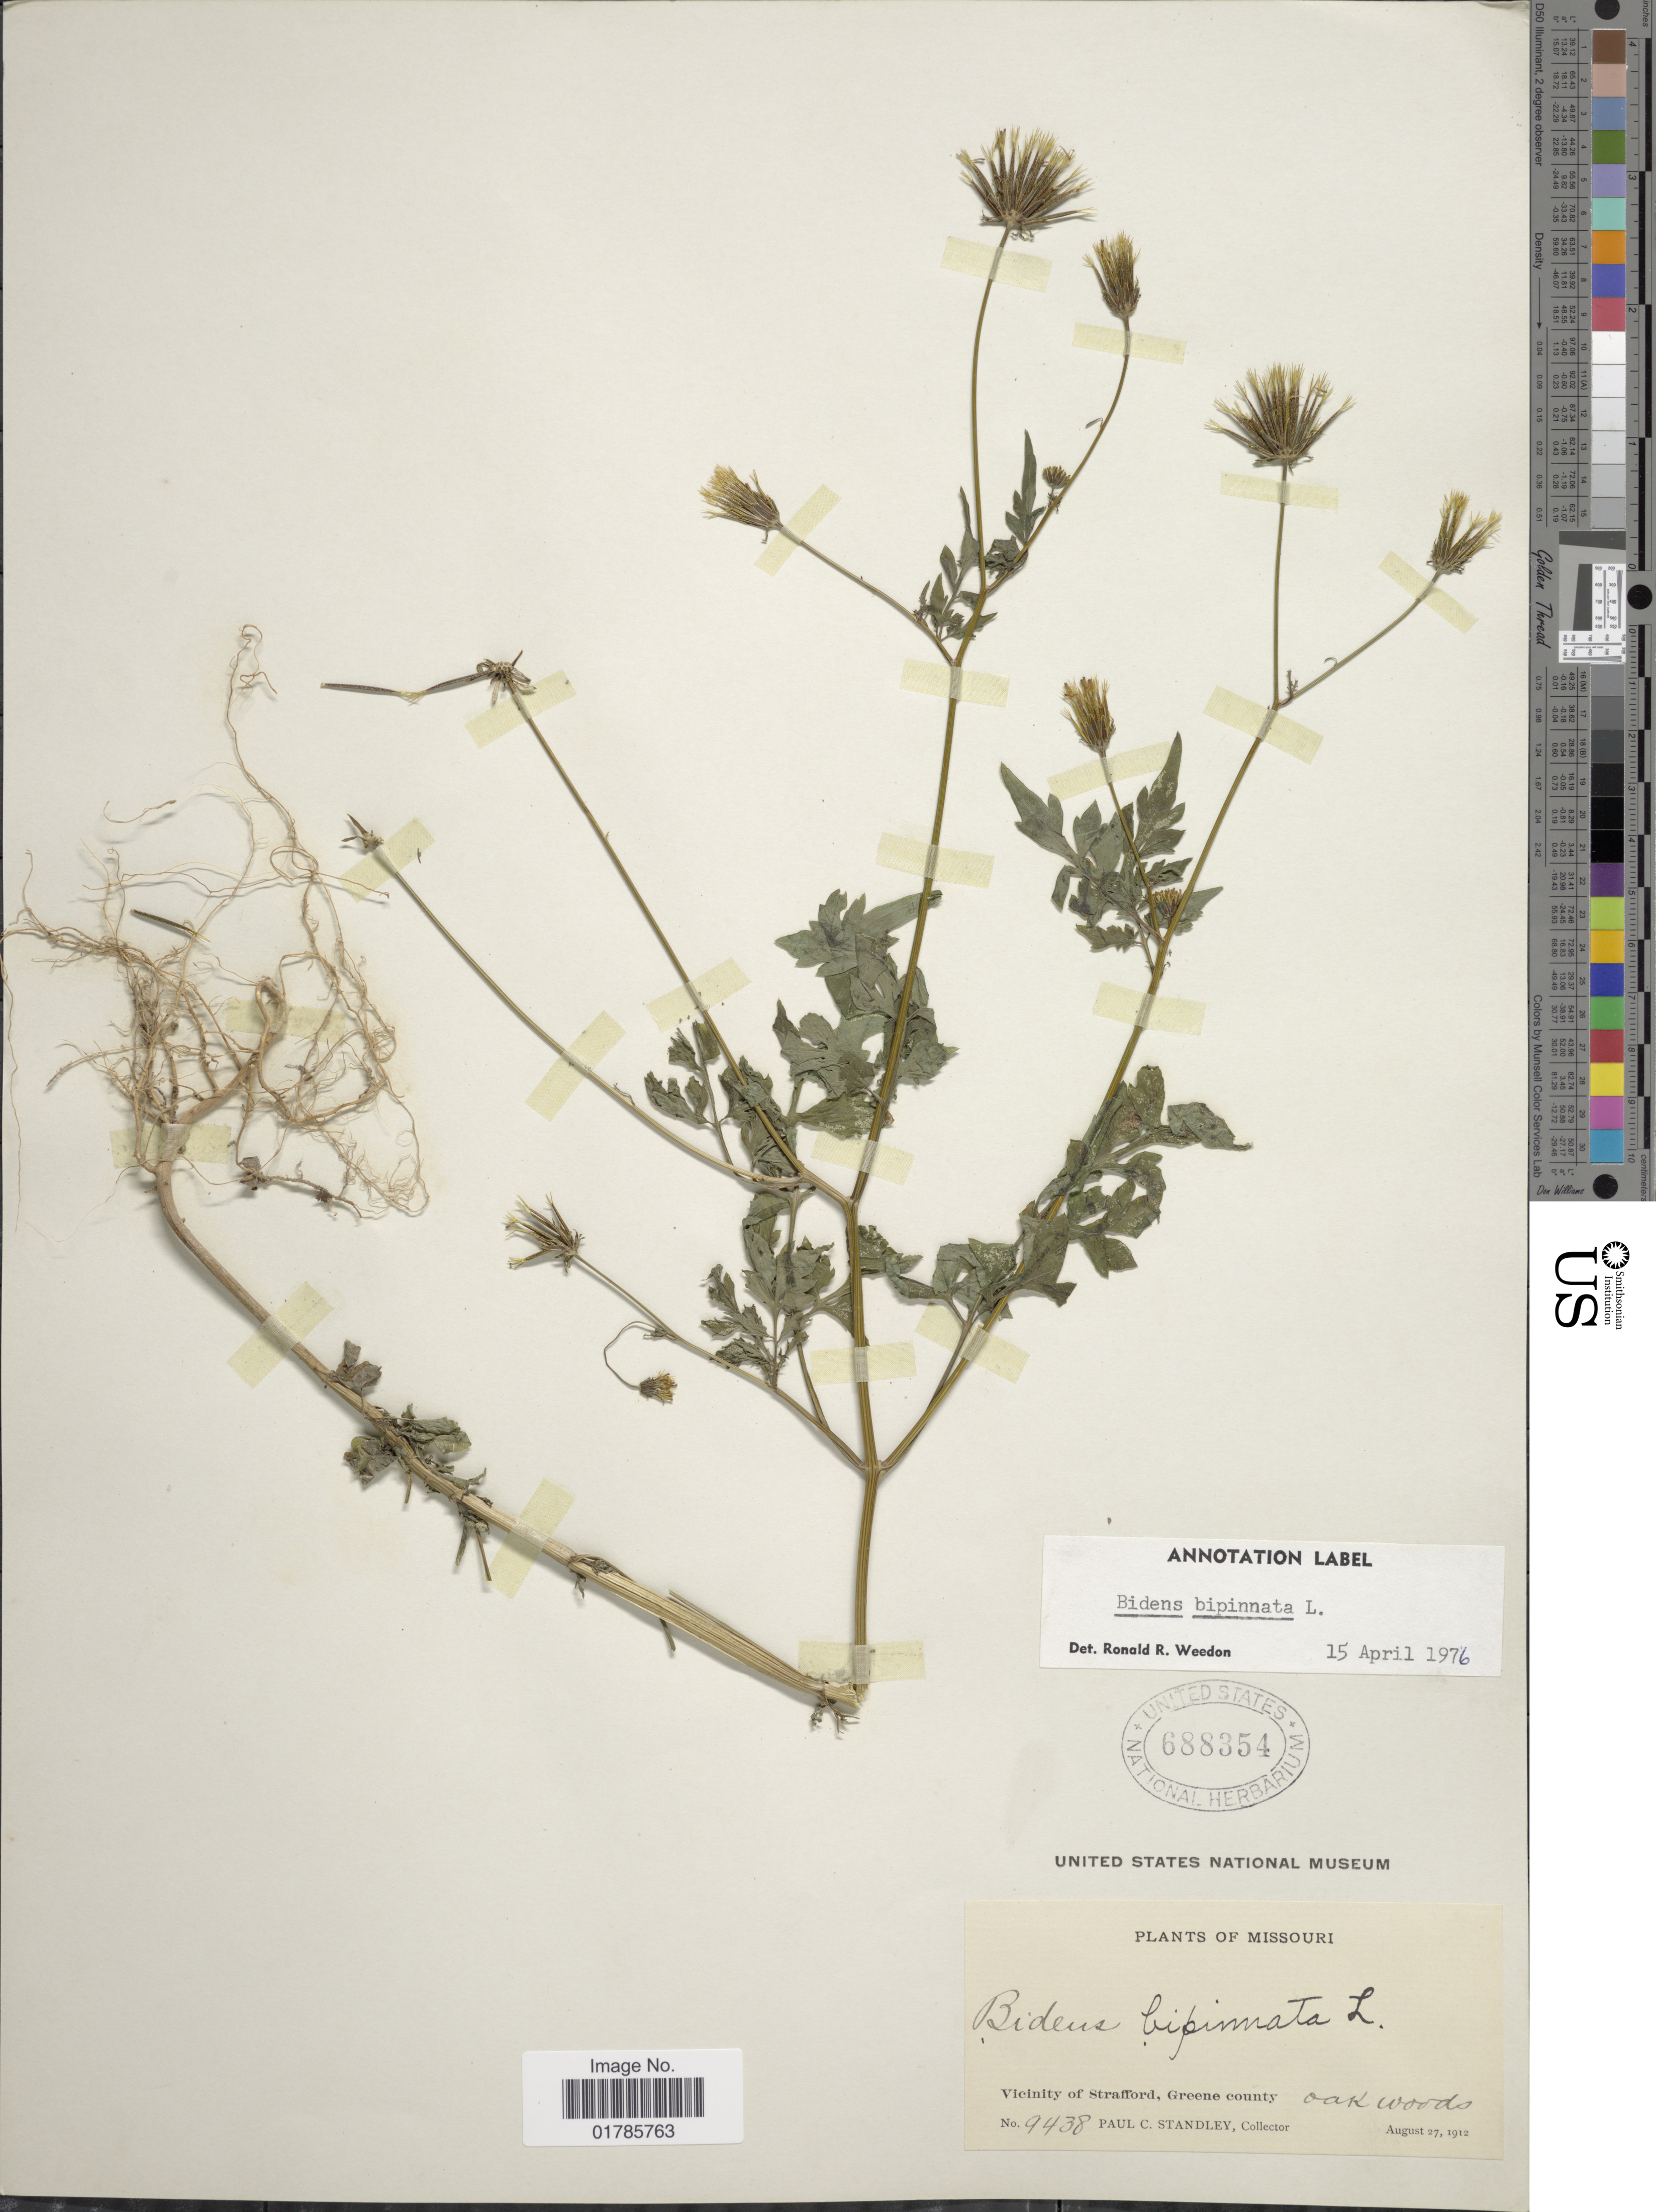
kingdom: Plantae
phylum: Tracheophyta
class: Magnoliopsida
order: Asterales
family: Asteraceae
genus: Bidens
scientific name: Bidens bipinnata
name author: L.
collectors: P. C. Standley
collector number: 9438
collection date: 1912-08-27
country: United States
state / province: Missouri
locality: Vicinity of Strafford, Greene County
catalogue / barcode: US 688354